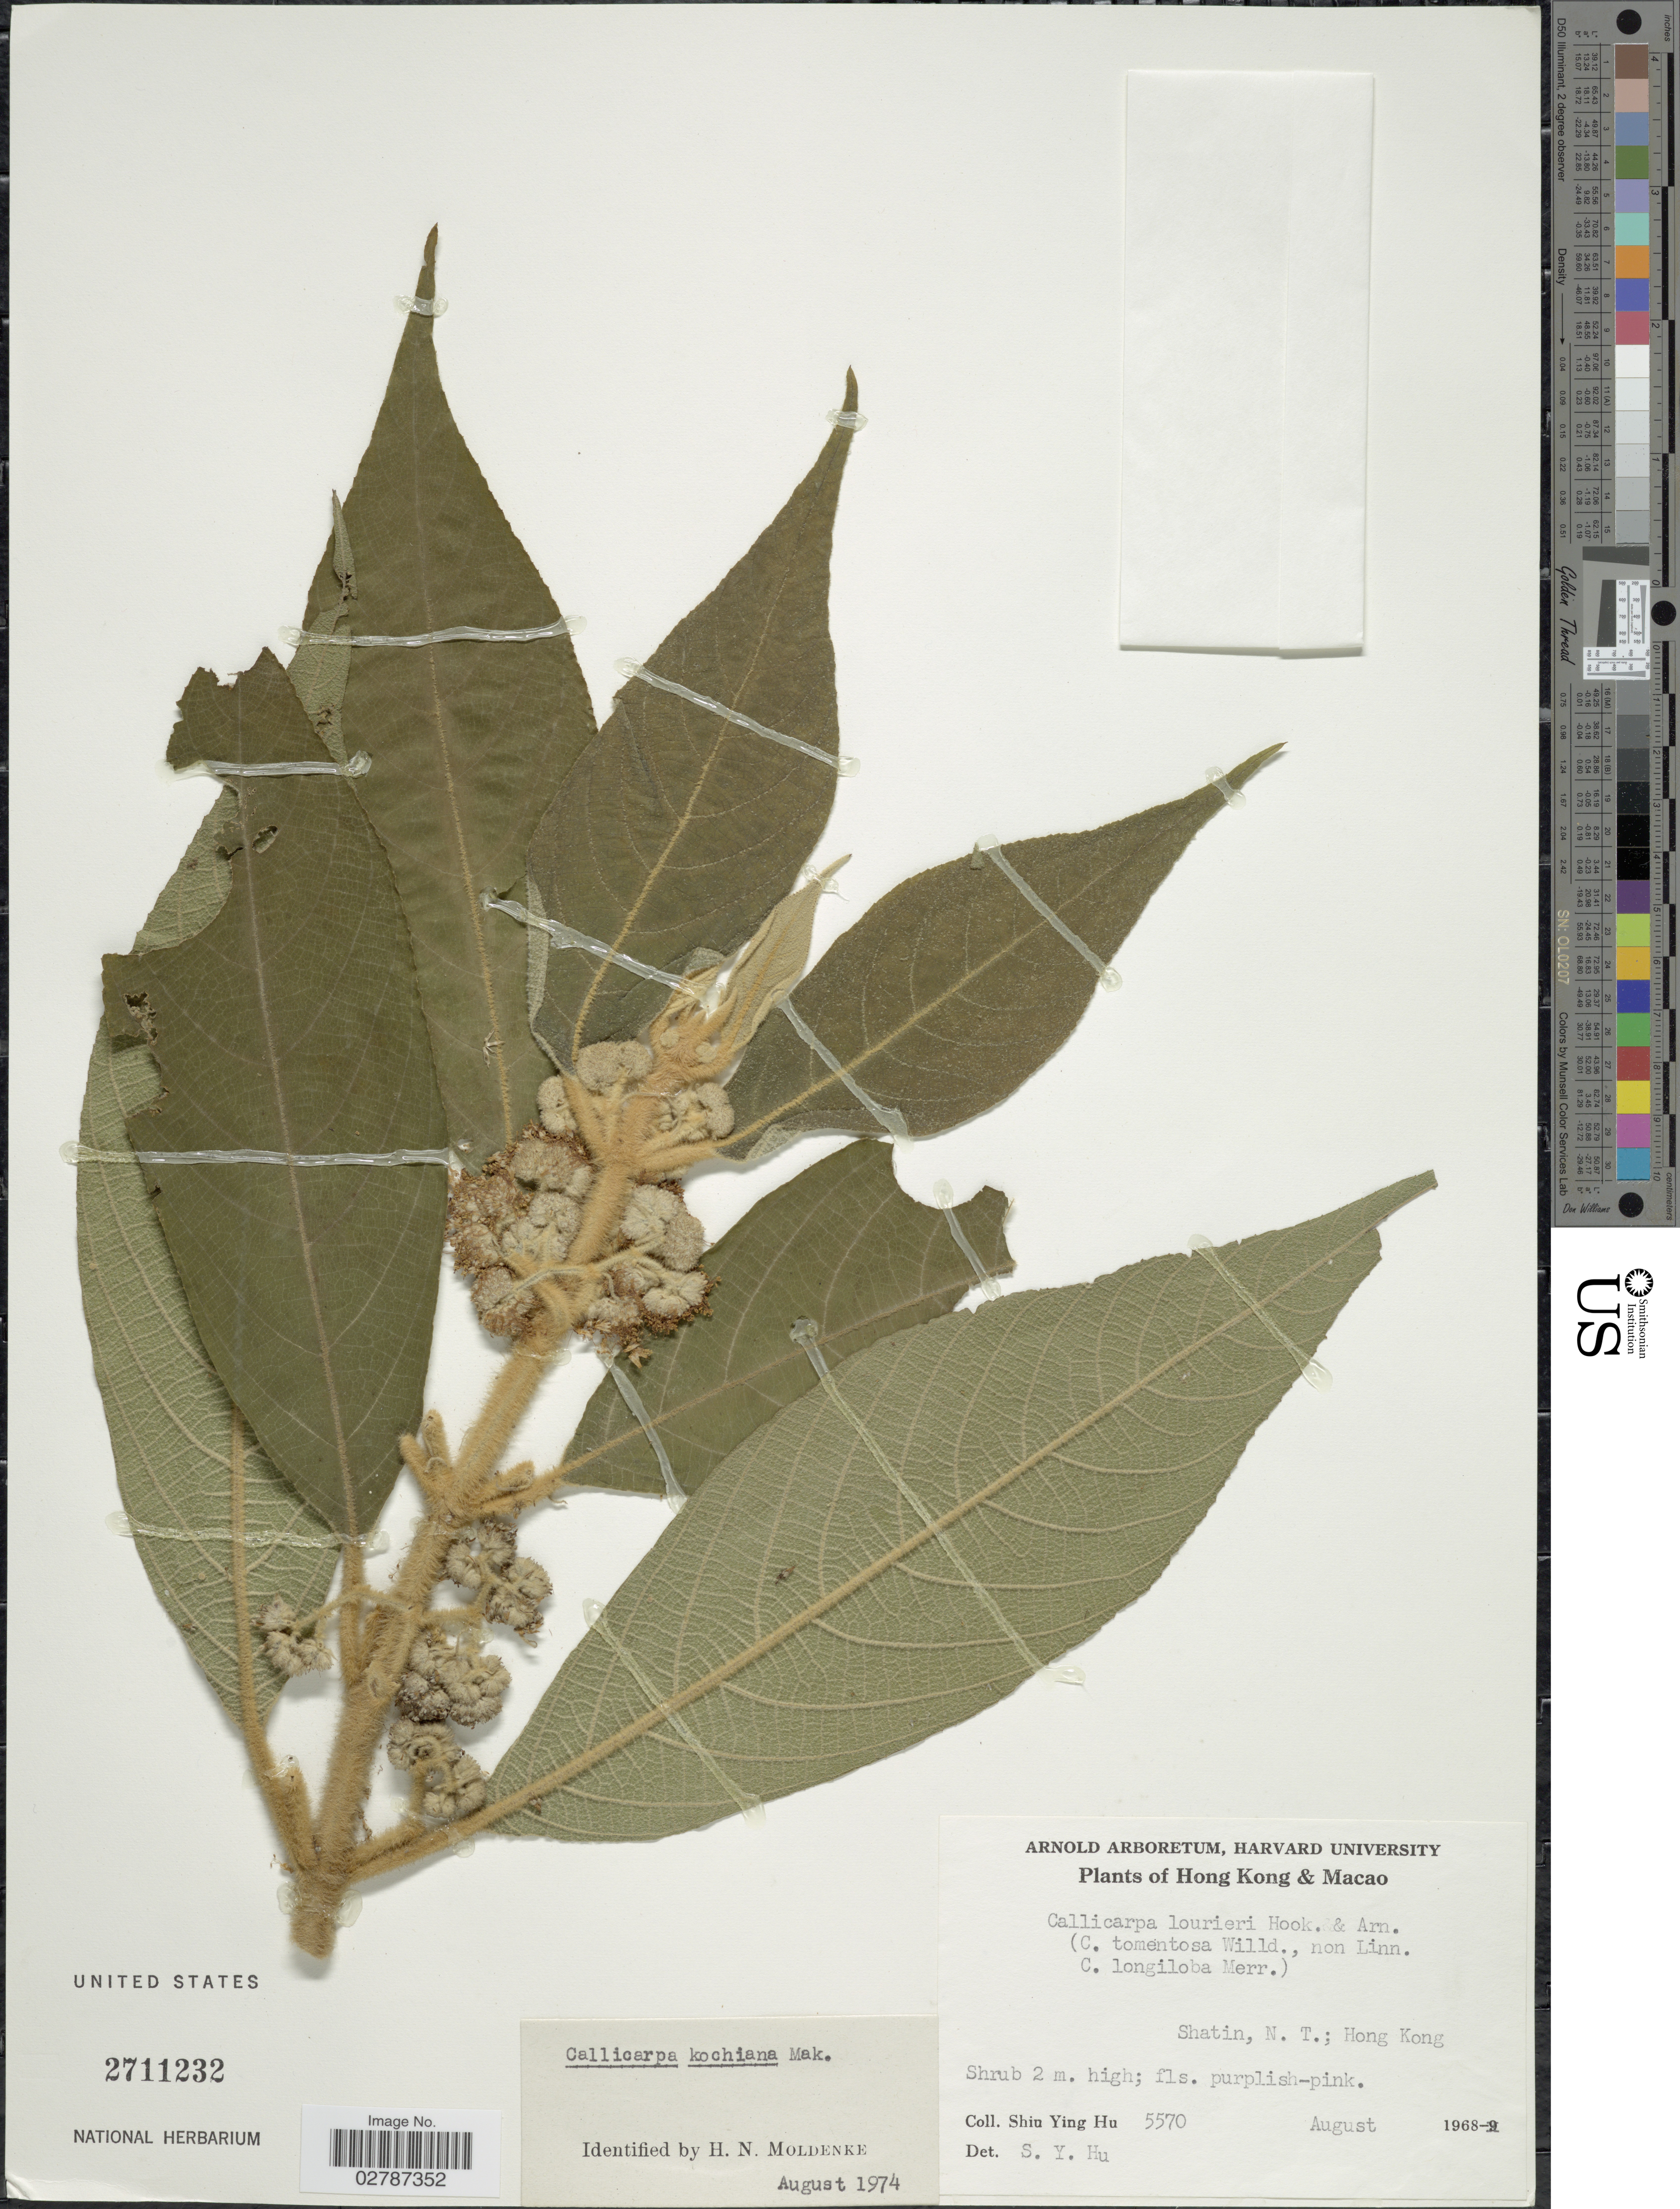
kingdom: Plantae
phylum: Tracheophyta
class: Magnoliopsida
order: Lamiales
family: Lamiaceae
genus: Callicarpa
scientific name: Callicarpa kochiana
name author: Makino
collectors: S. Y. Hu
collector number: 5570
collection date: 1968-08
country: China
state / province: Hong Kong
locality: Shatin, N.T.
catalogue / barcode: US 2711232